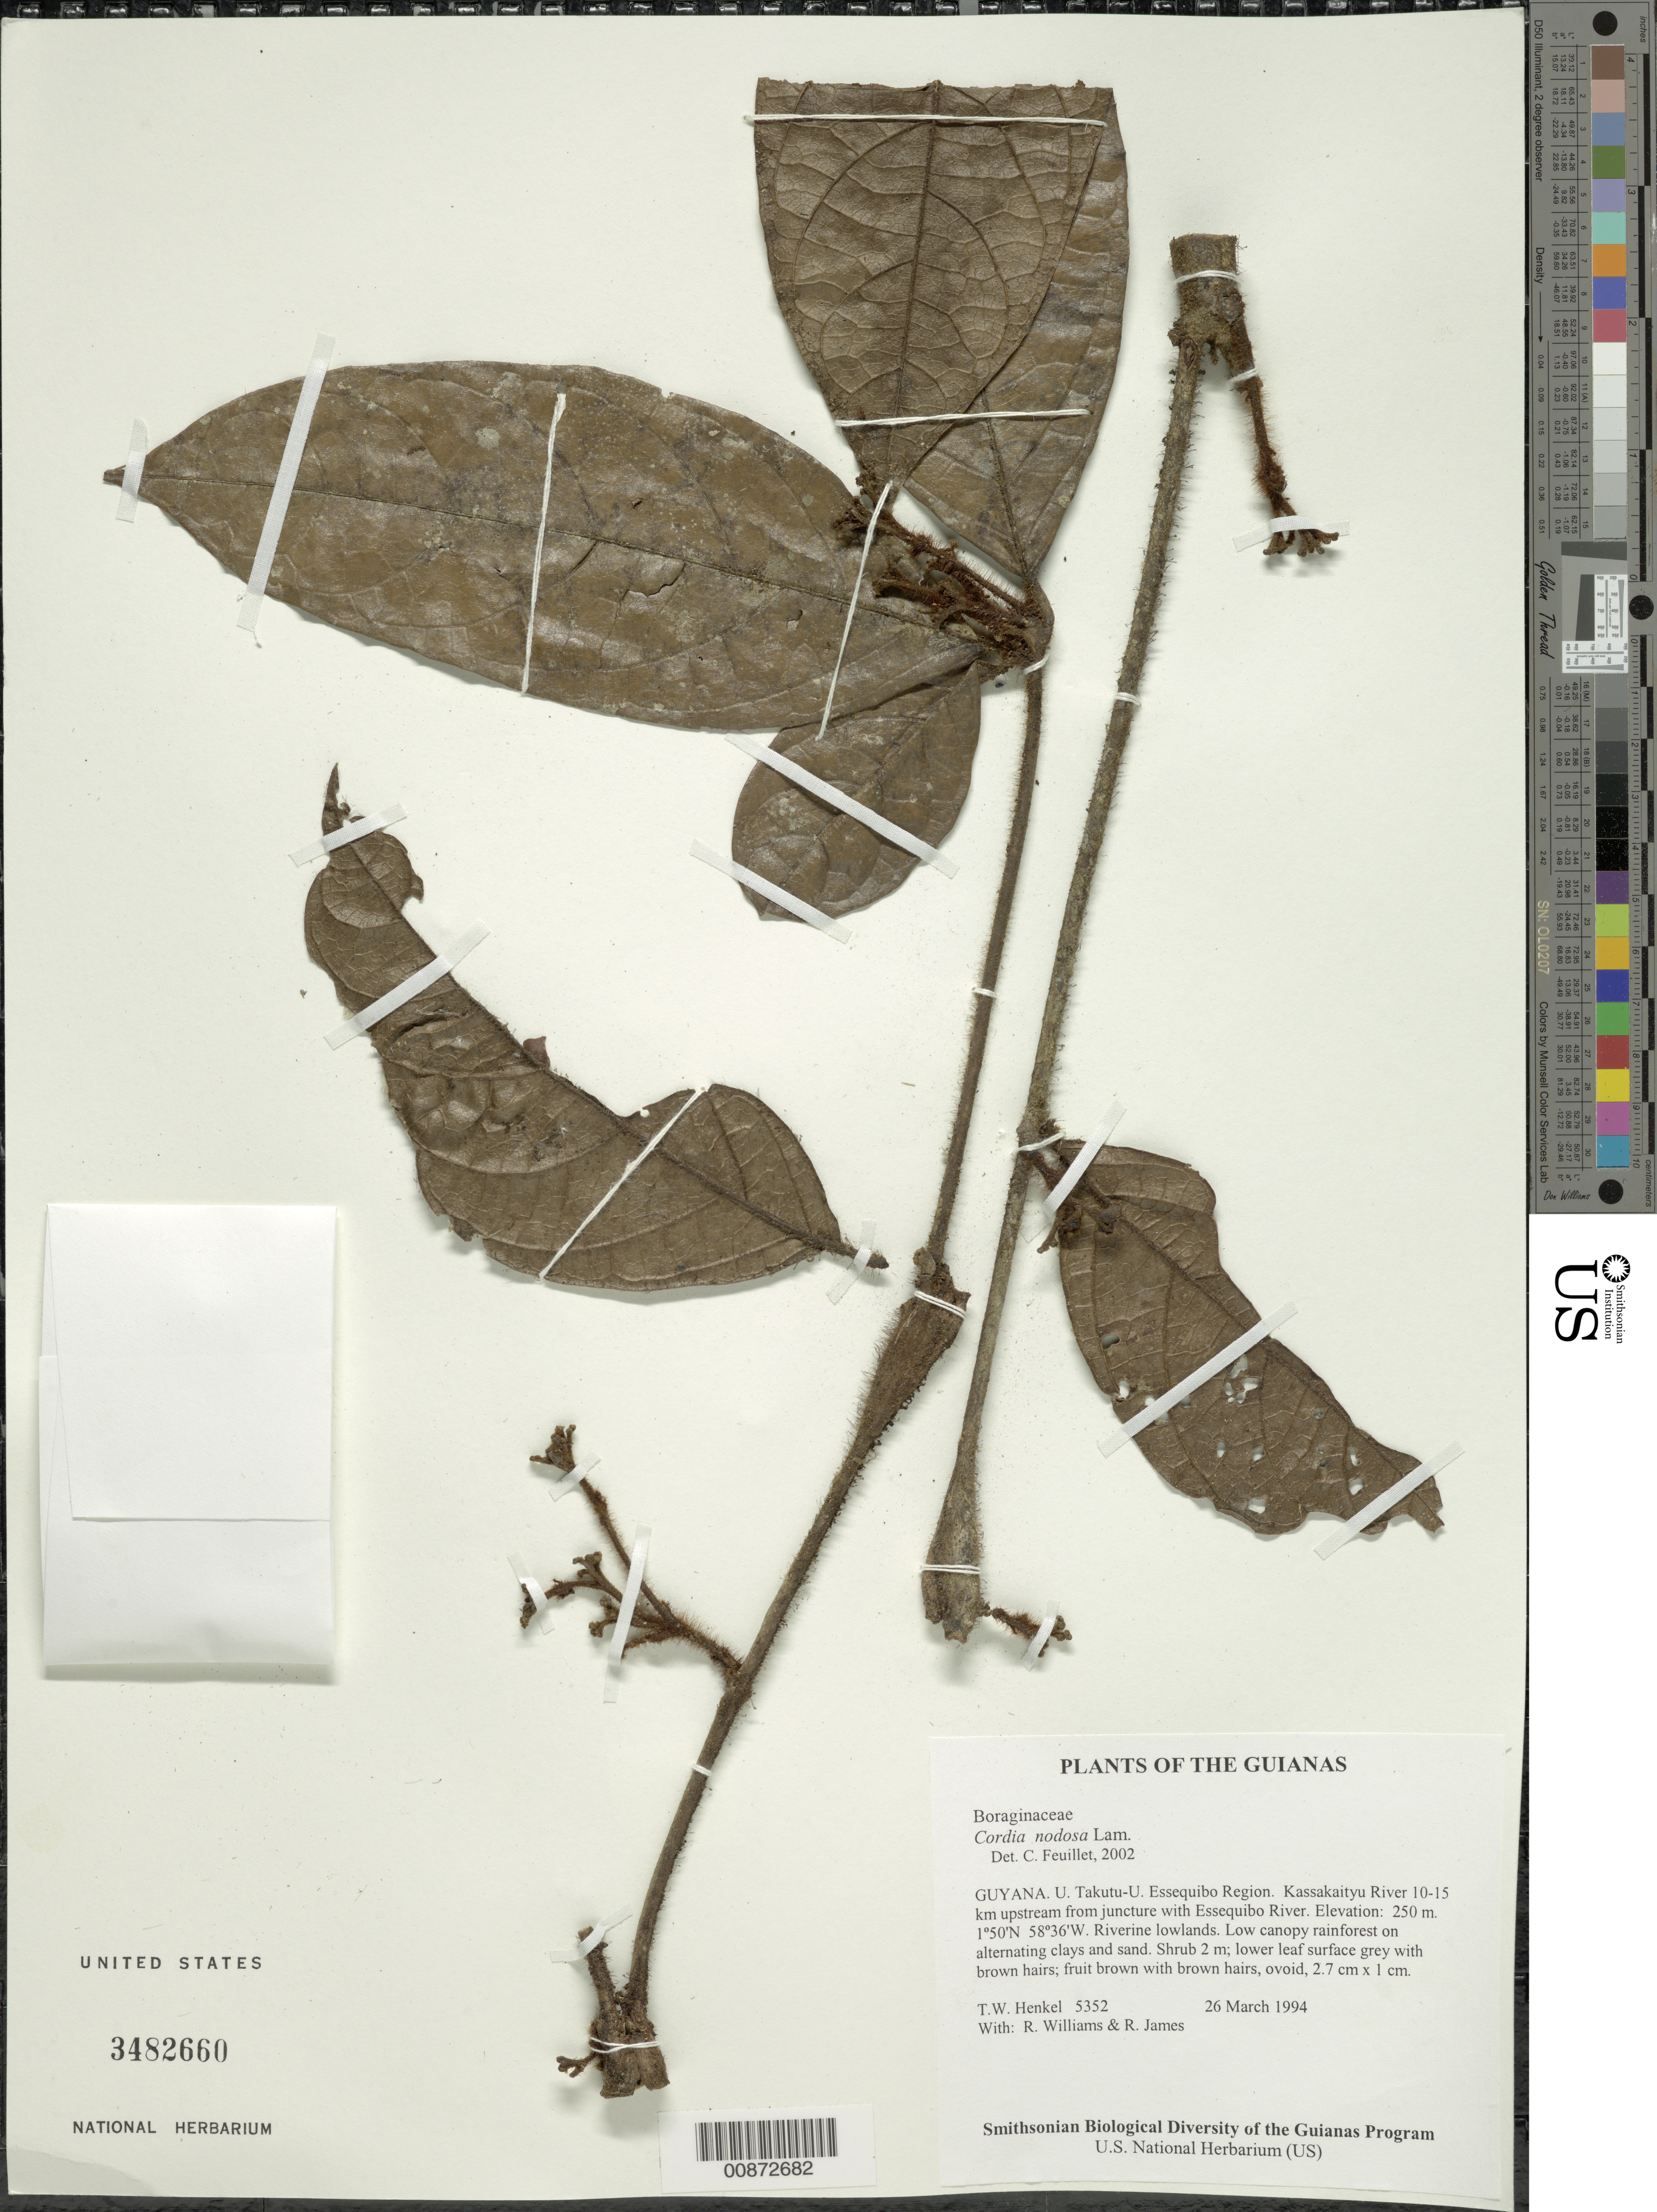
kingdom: Plantae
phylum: Tracheophyta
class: Magnoliopsida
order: Boraginales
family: Cordiaceae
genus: Cordia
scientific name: Cordia nodosa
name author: Lam.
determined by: Feuillet, C.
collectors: T. Henkel, R. Williams & R. James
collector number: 5352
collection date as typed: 26 March 1994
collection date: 1994-03-26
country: Guyana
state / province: U. Takutu-U. Essequibo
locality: Kassakaityu River 10-15 km upstream from juncture with Essequibo River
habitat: Riverine lowlands. Low canopy rainforest on alternating clays and sand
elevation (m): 250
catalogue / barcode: US 3482660